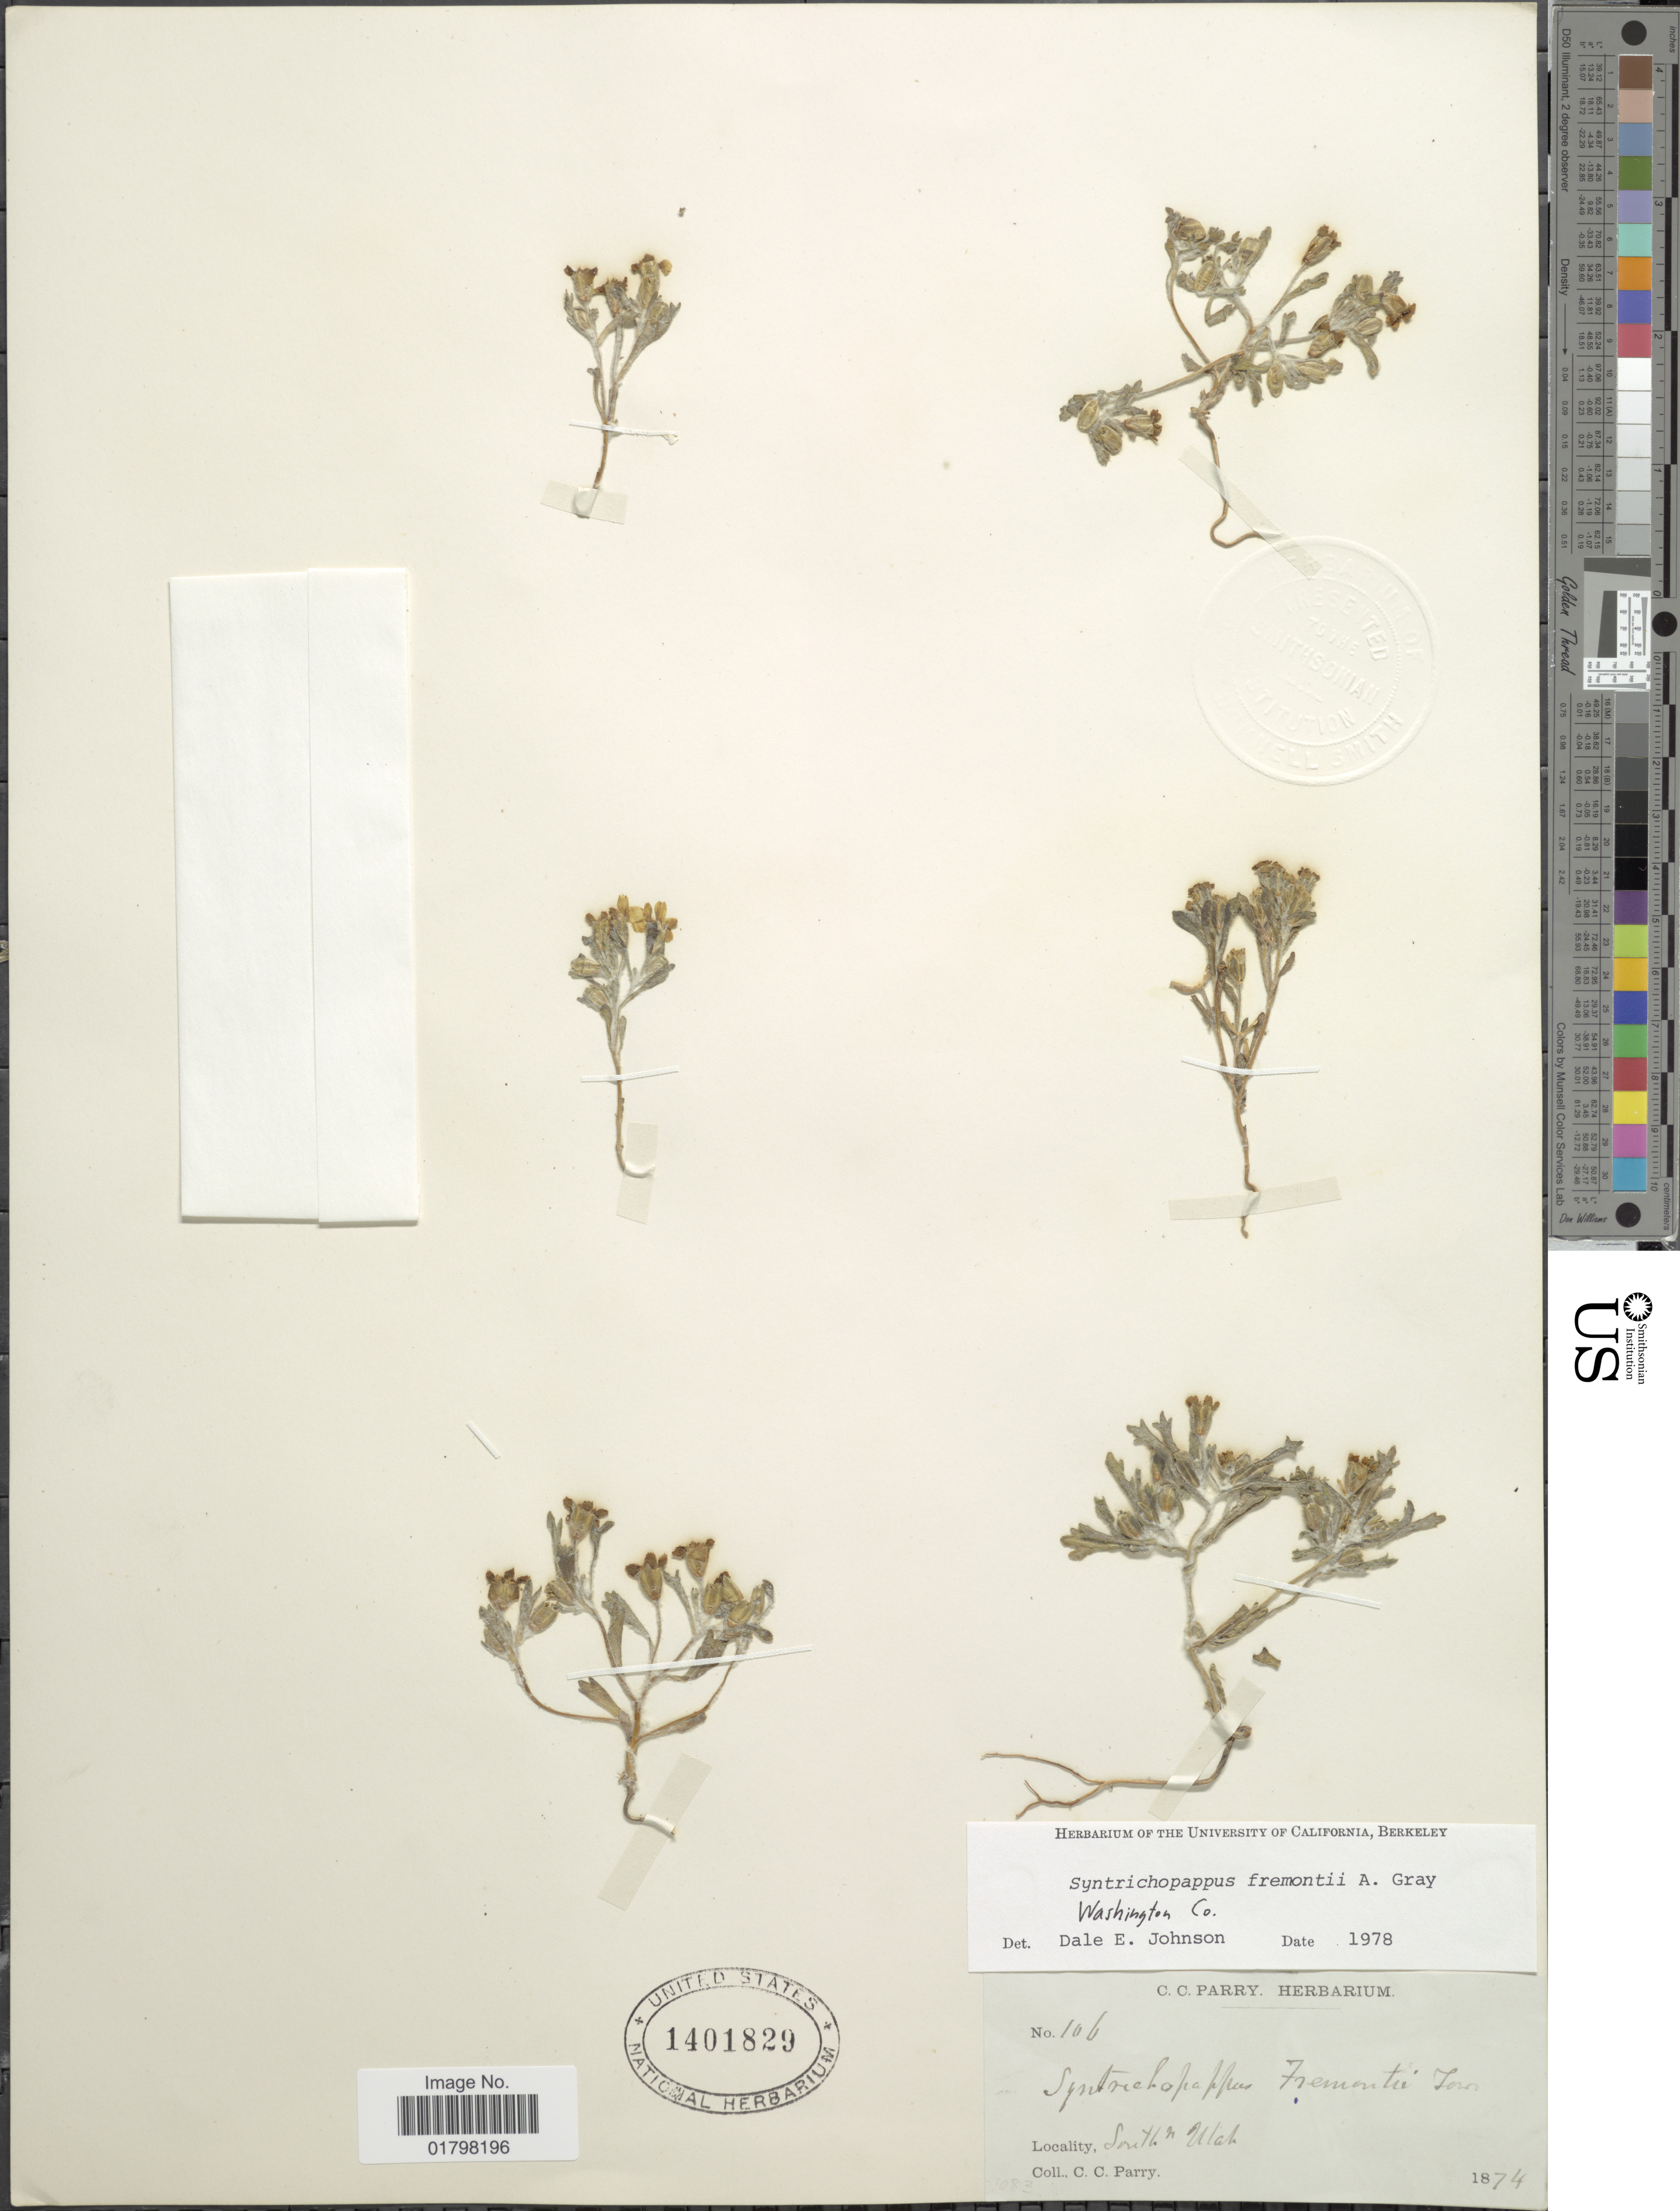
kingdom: Plantae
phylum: Tracheophyta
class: Magnoliopsida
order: Asterales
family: Asteraceae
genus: Syntrichopappus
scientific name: Syntrichopappus fremontii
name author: A. Gray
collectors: C. C. Parry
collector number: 106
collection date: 1874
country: United States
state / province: Utah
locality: South'n. Utah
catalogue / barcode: US 1401829